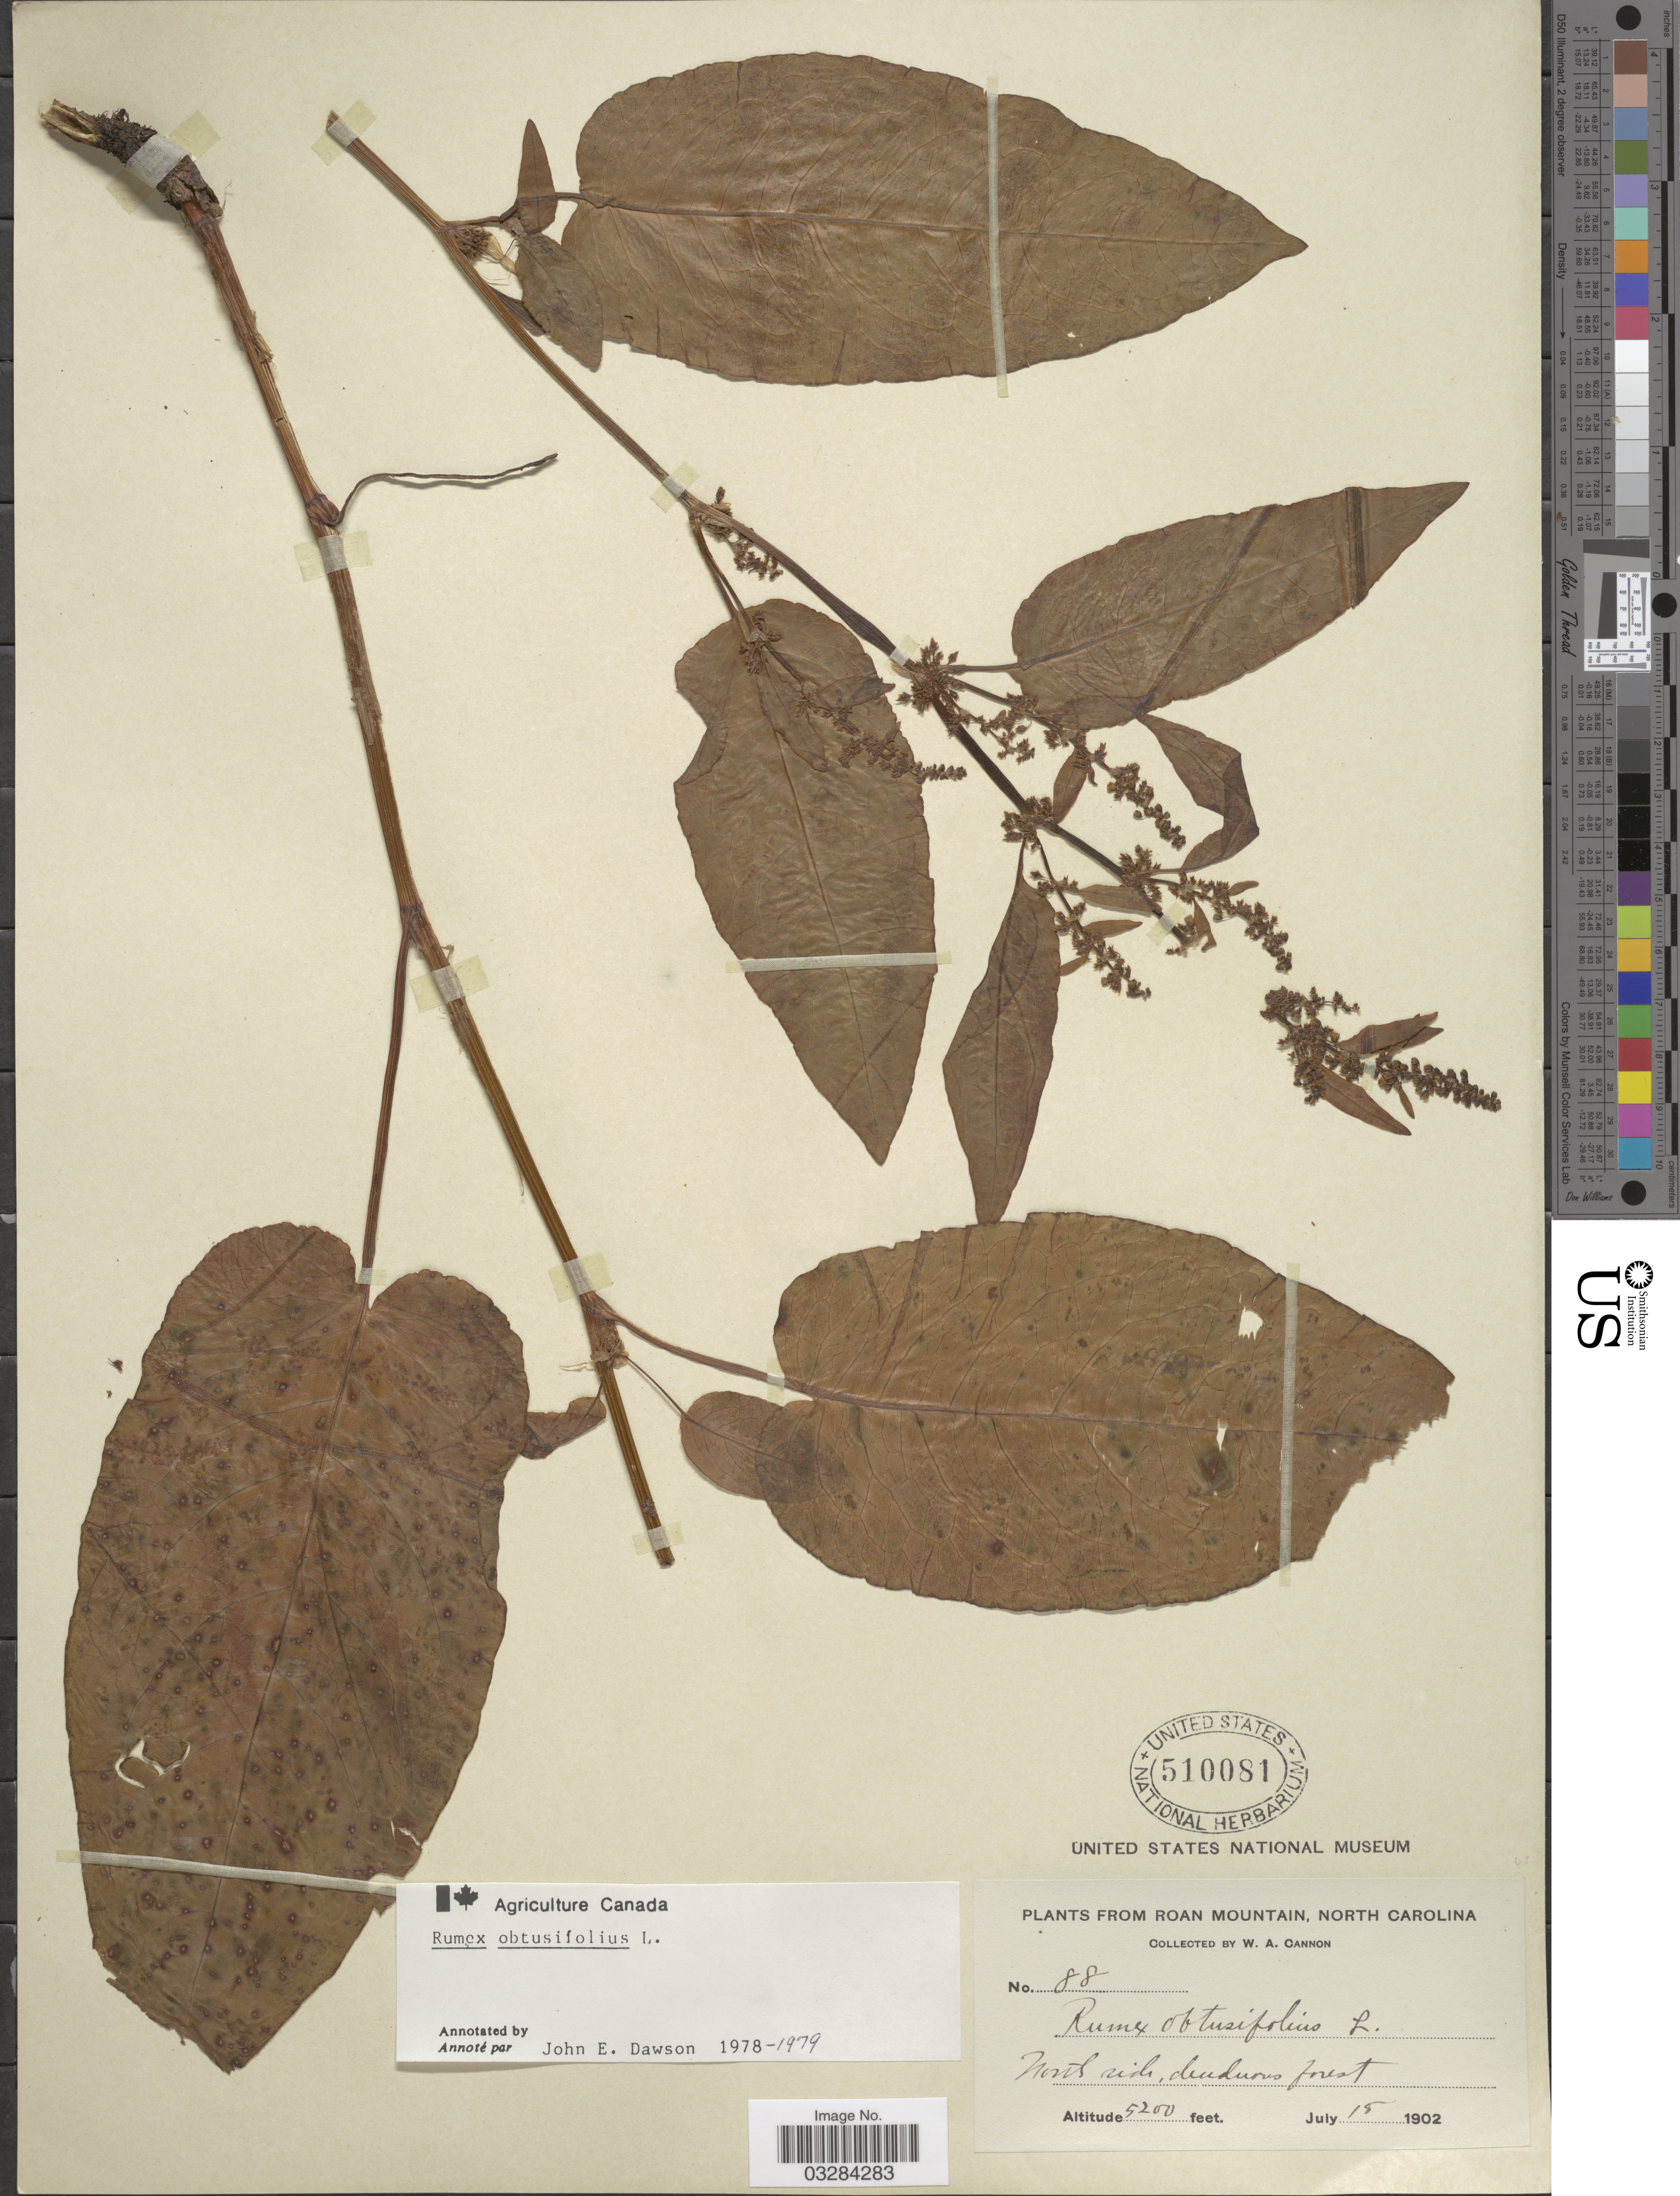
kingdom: Plantae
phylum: Tracheophyta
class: Magnoliopsida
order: Caryophyllales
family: Polygonaceae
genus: Rumex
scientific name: Rumex obtusifolius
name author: L.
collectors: W. Cannon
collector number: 88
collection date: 1902-07-15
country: United States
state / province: North Carolina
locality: From Roan Mountain. North side, deuduous forest.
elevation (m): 1585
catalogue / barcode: US 510081